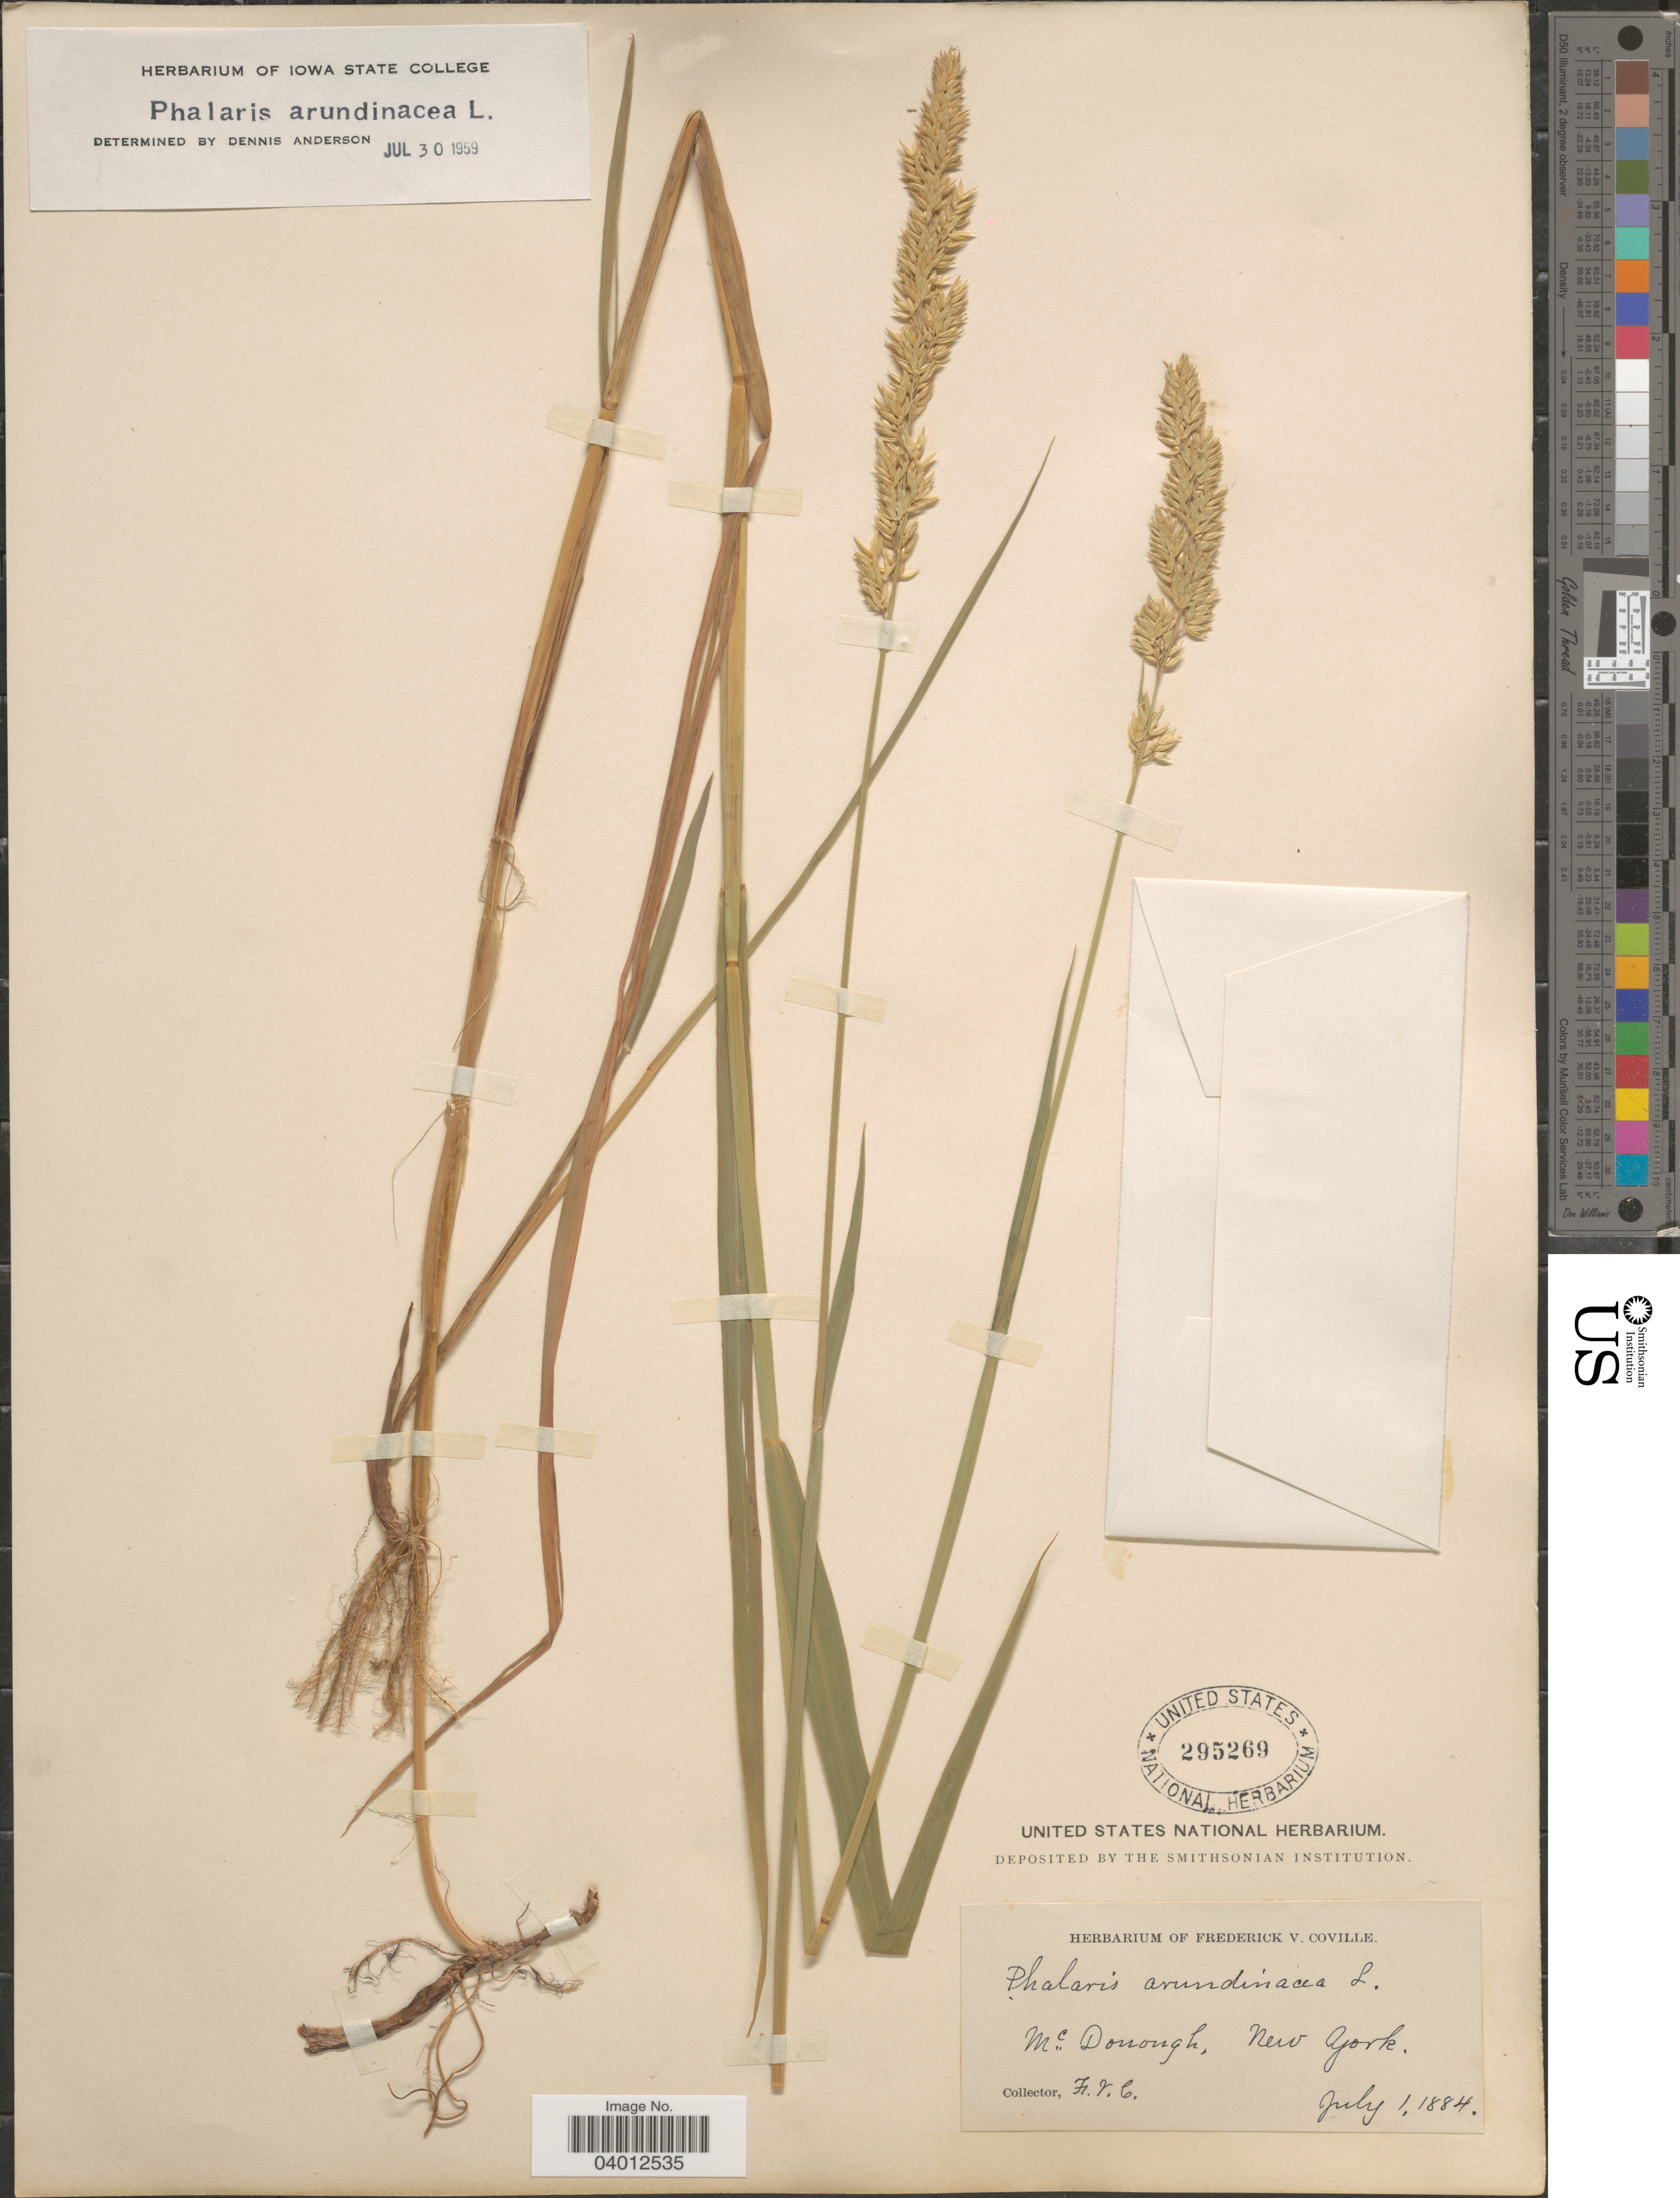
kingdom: Plantae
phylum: Tracheophyta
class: Liliopsida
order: Poales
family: Poaceae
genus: Phalaris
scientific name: Phalaris arundinacea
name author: L.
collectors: F. V. Coville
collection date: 1884-07-01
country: United States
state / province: New York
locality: McDonough.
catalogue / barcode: US 295269